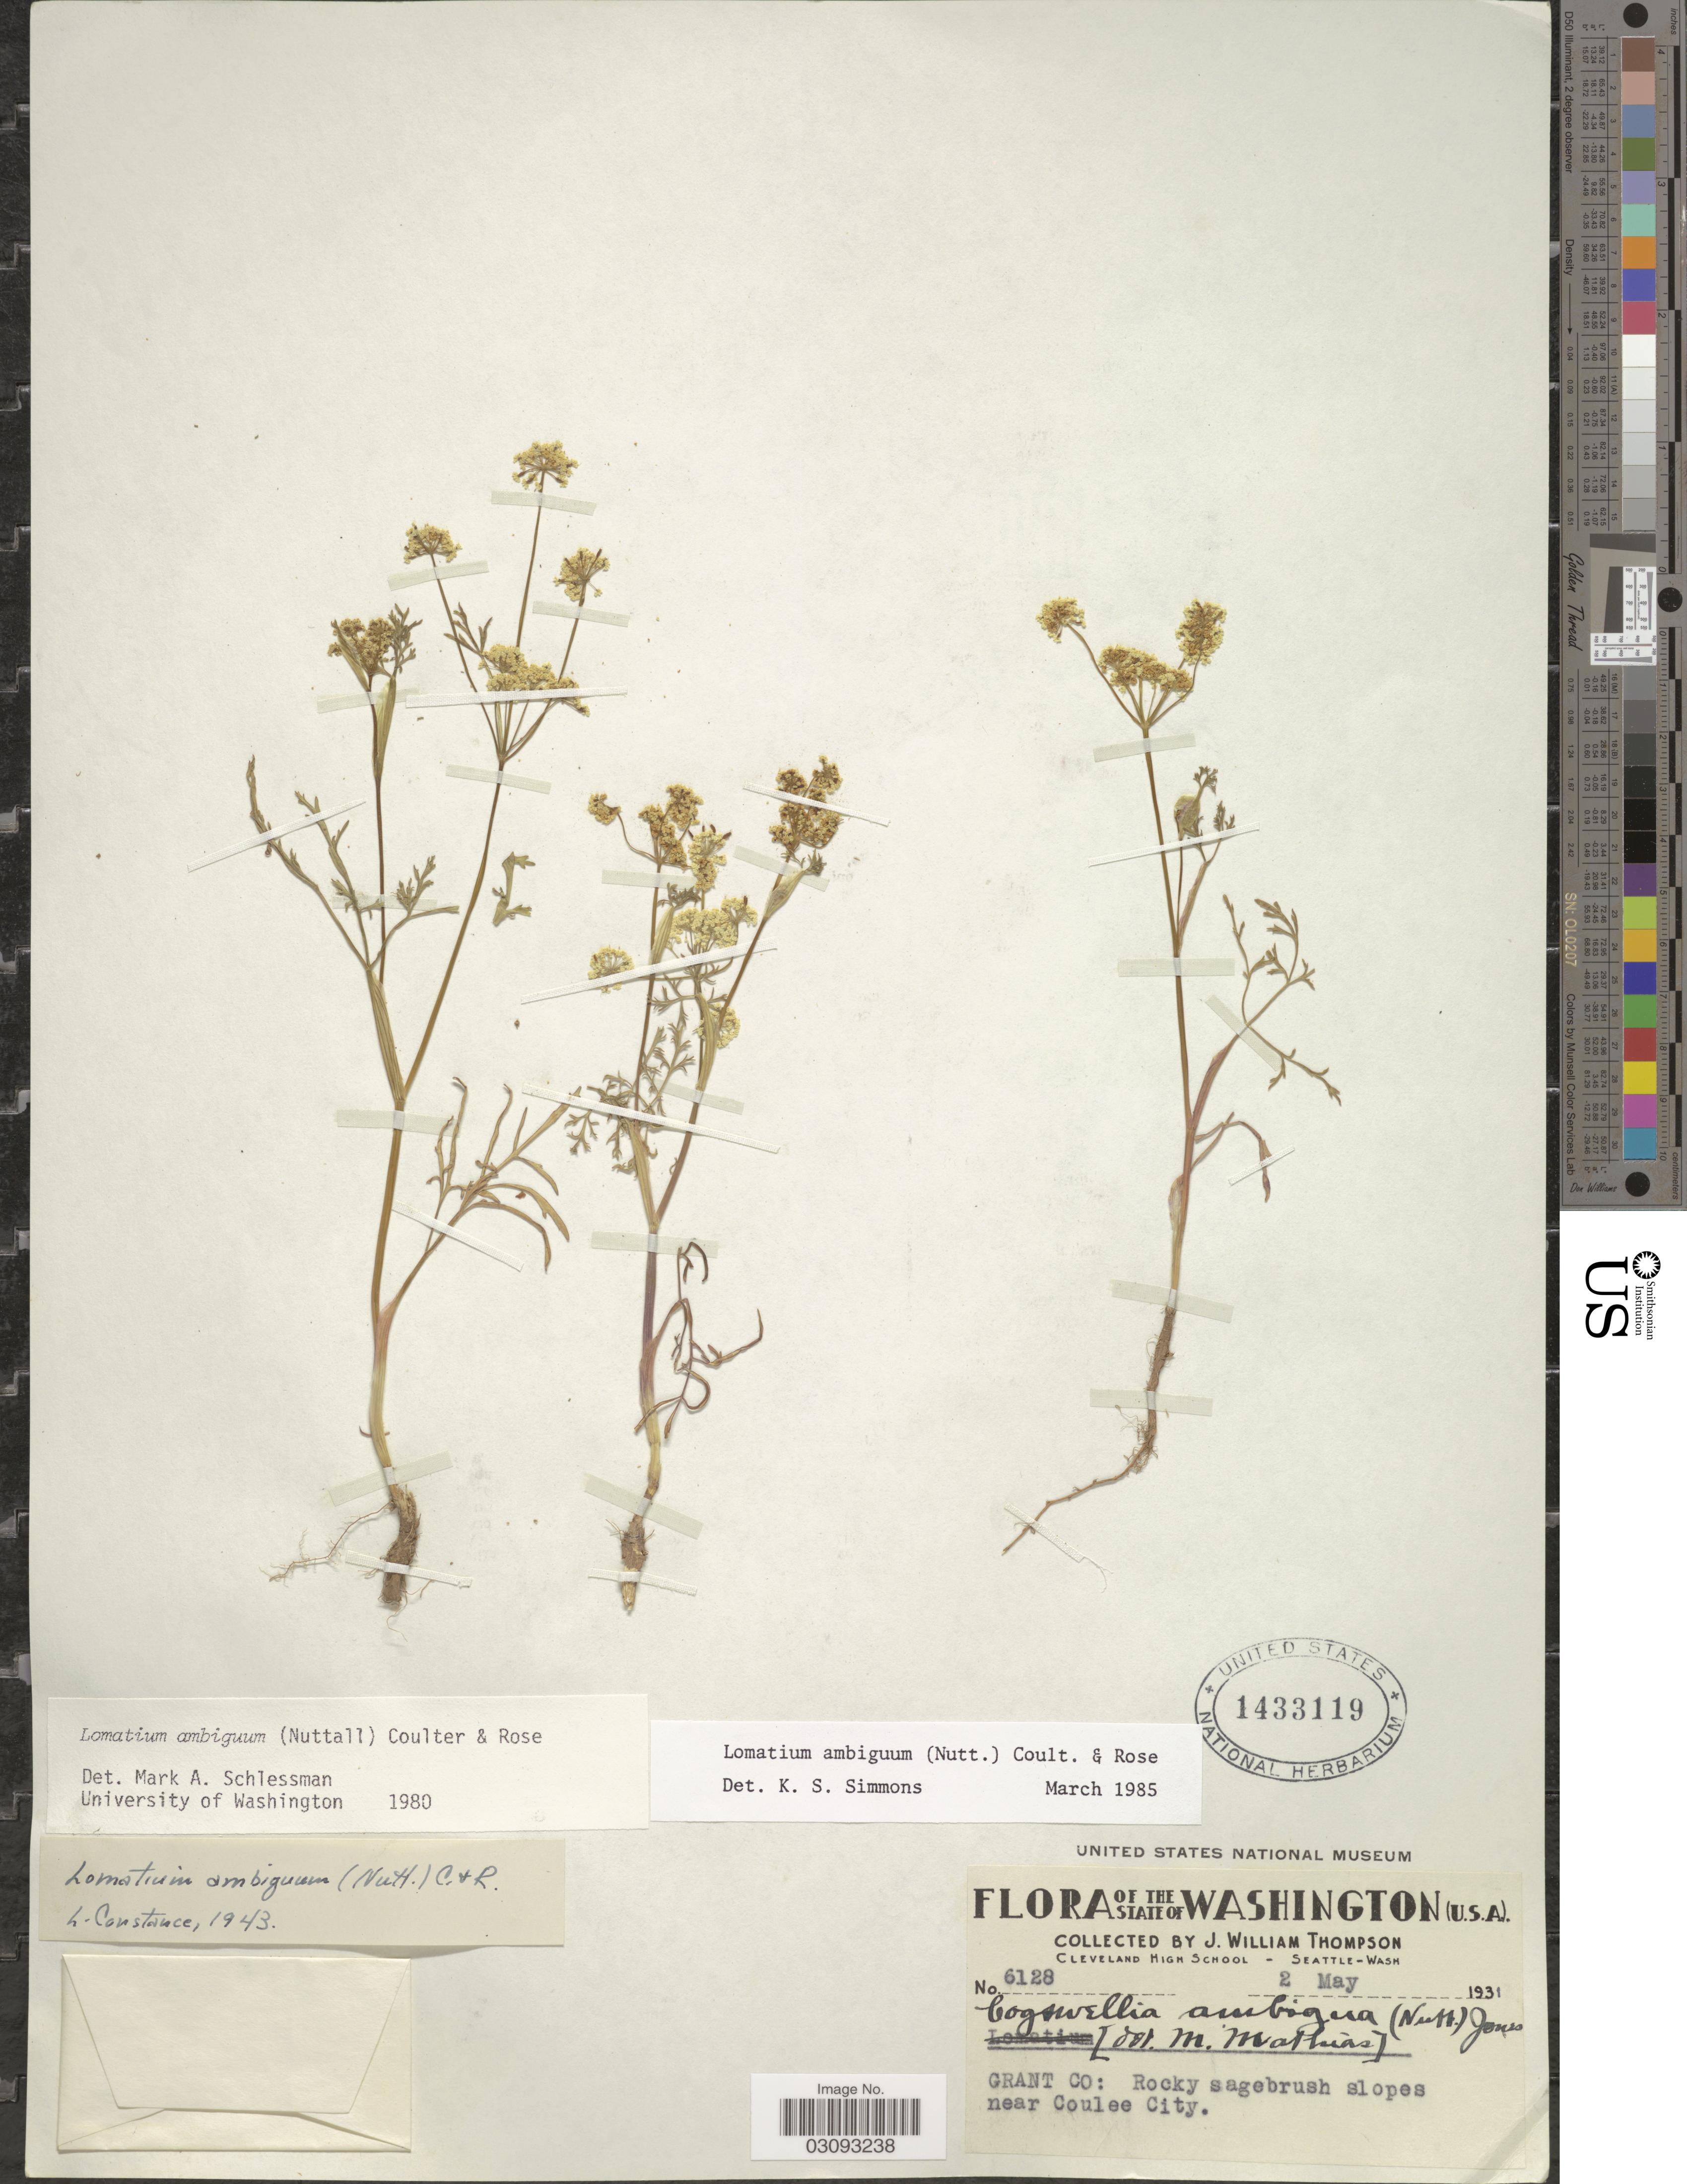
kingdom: Plantae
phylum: Tracheophyta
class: Magnoliopsida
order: Apiales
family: Apiaceae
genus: Lomatium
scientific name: Lomatium ambiguum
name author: (Nutt.) Coult. & Rose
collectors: J. W. Thompson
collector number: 6128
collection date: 1931-05-02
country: United States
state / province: Washington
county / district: Grant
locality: Grant Co: Slopes near Coulee City.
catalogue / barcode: US 1433119